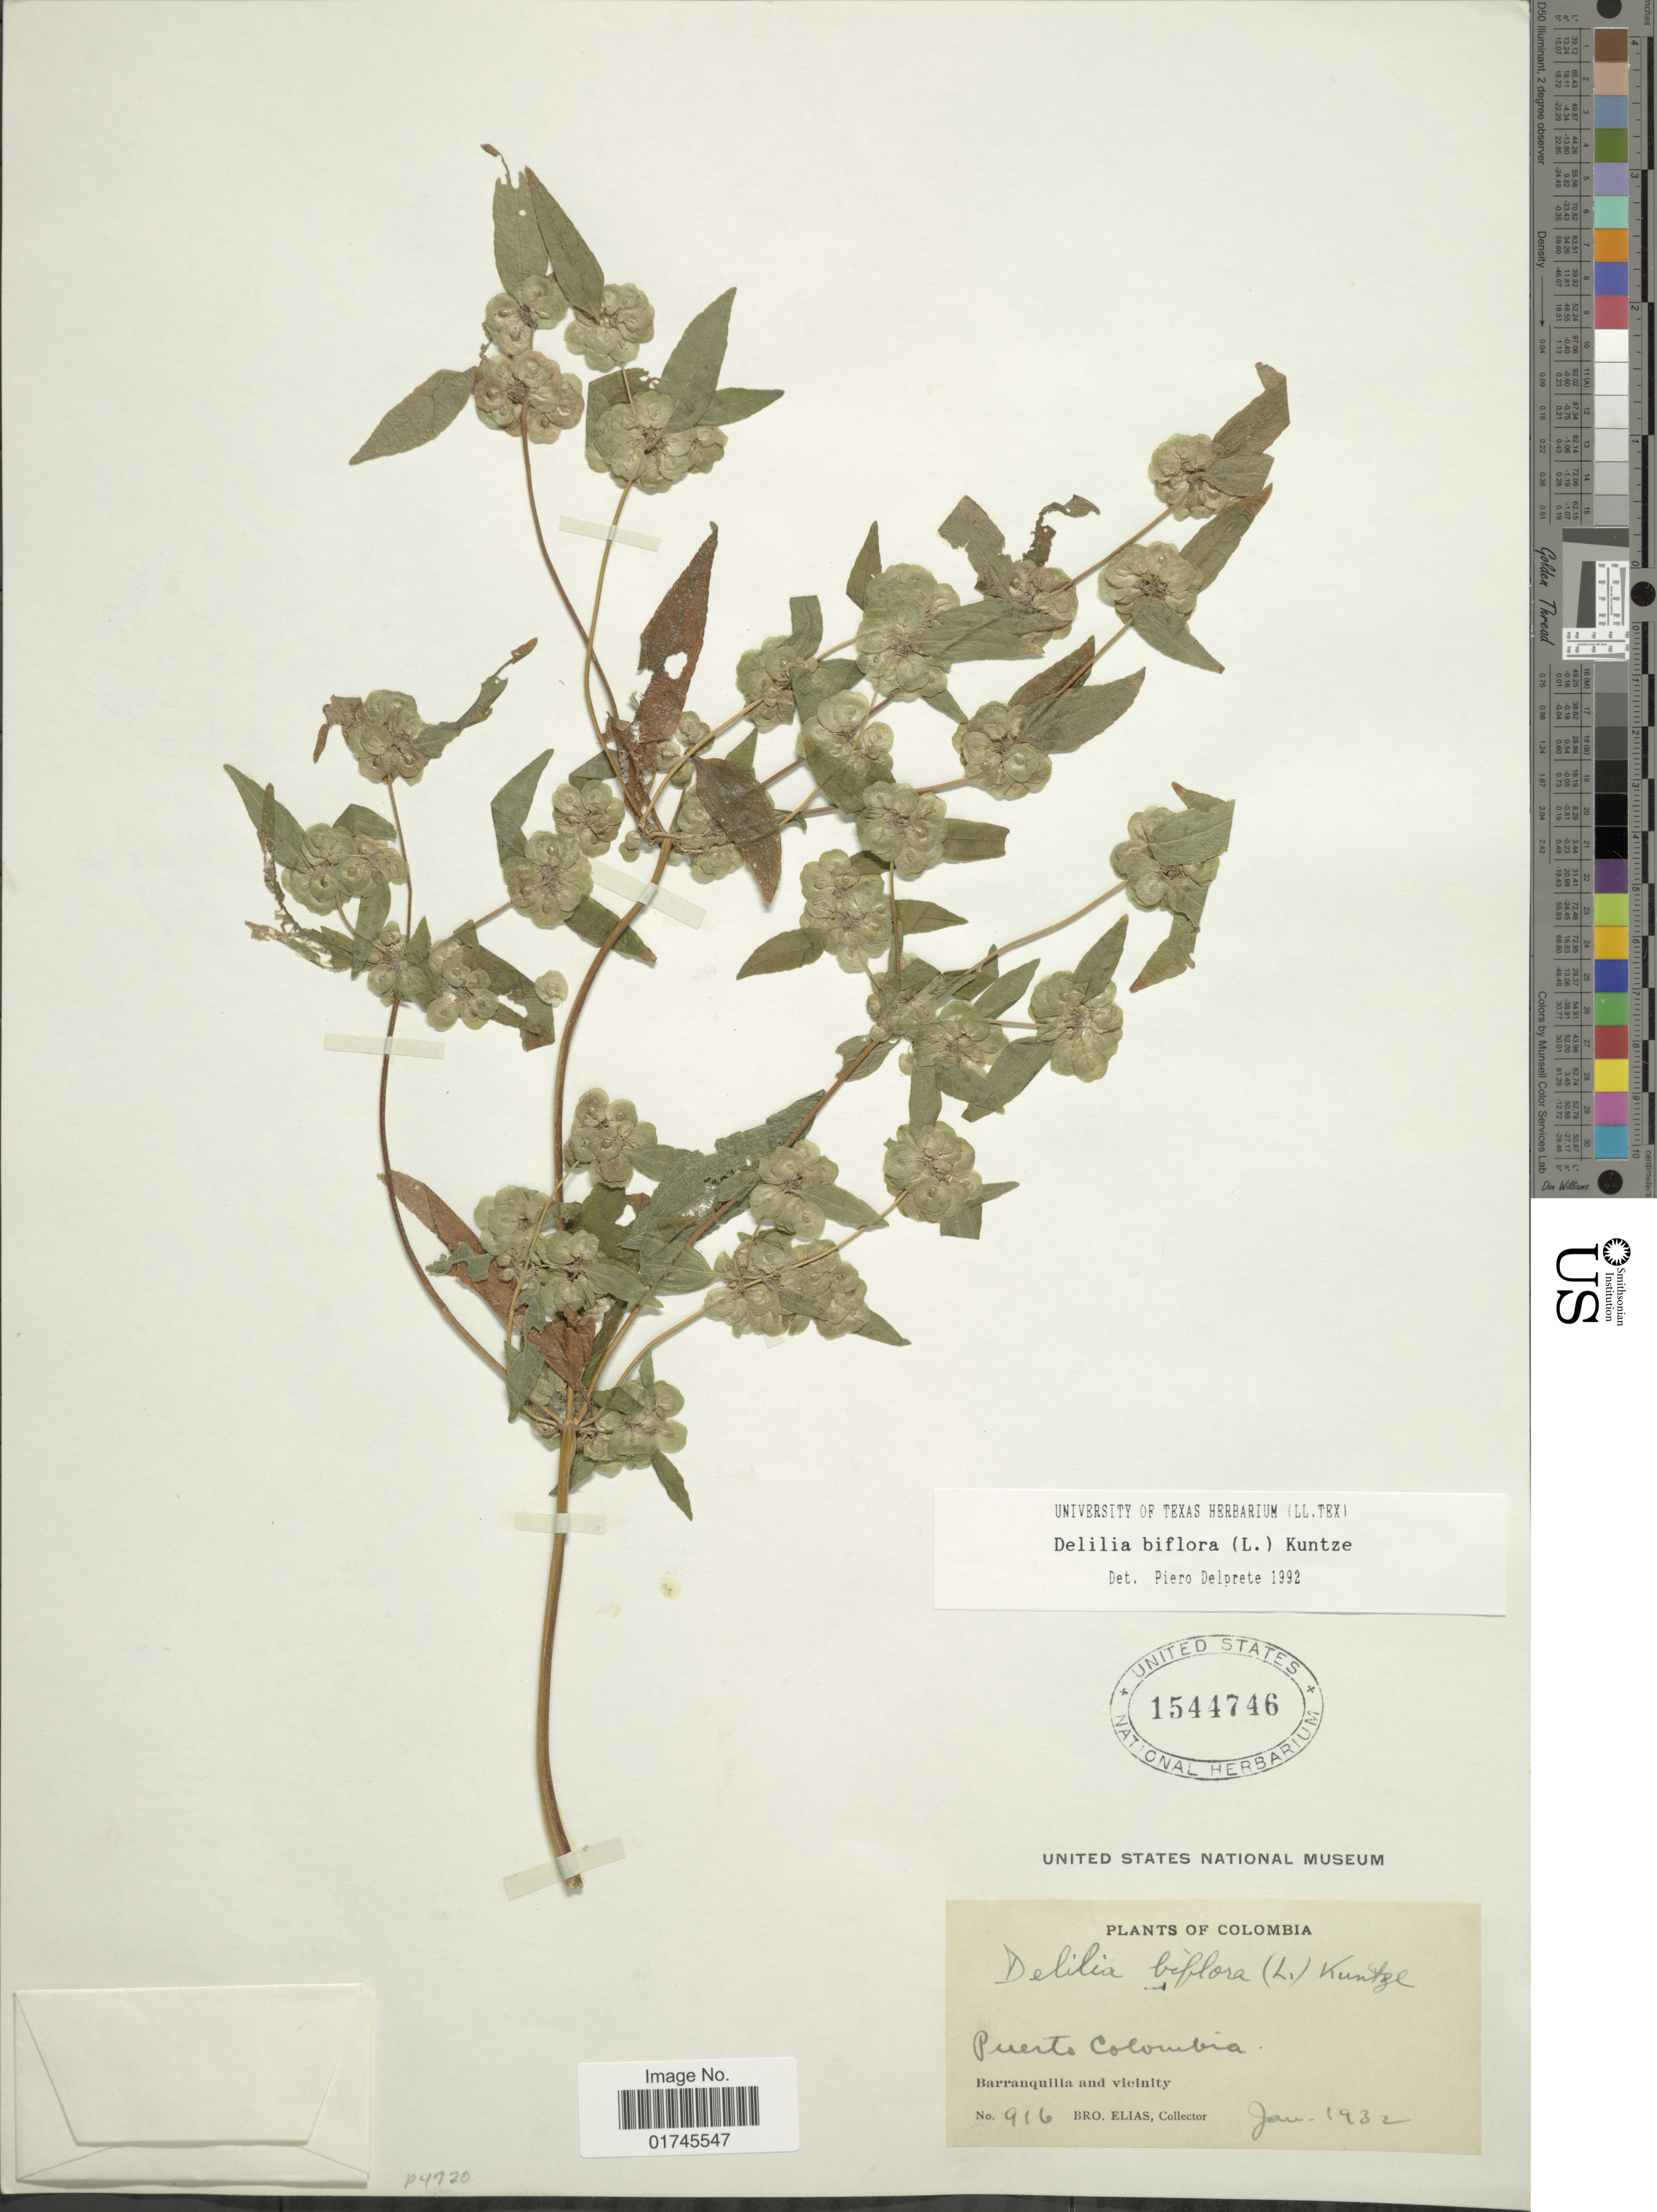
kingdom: Plantae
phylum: Tracheophyta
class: Magnoliopsida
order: Asterales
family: Asteraceae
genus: Delilia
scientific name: Delilia biflora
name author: (L.) Kuntze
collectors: Bro. Elias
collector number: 916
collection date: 1932-01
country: Colombia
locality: Puerto Colombia, Barranquilla and vicinity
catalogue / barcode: US 1544746